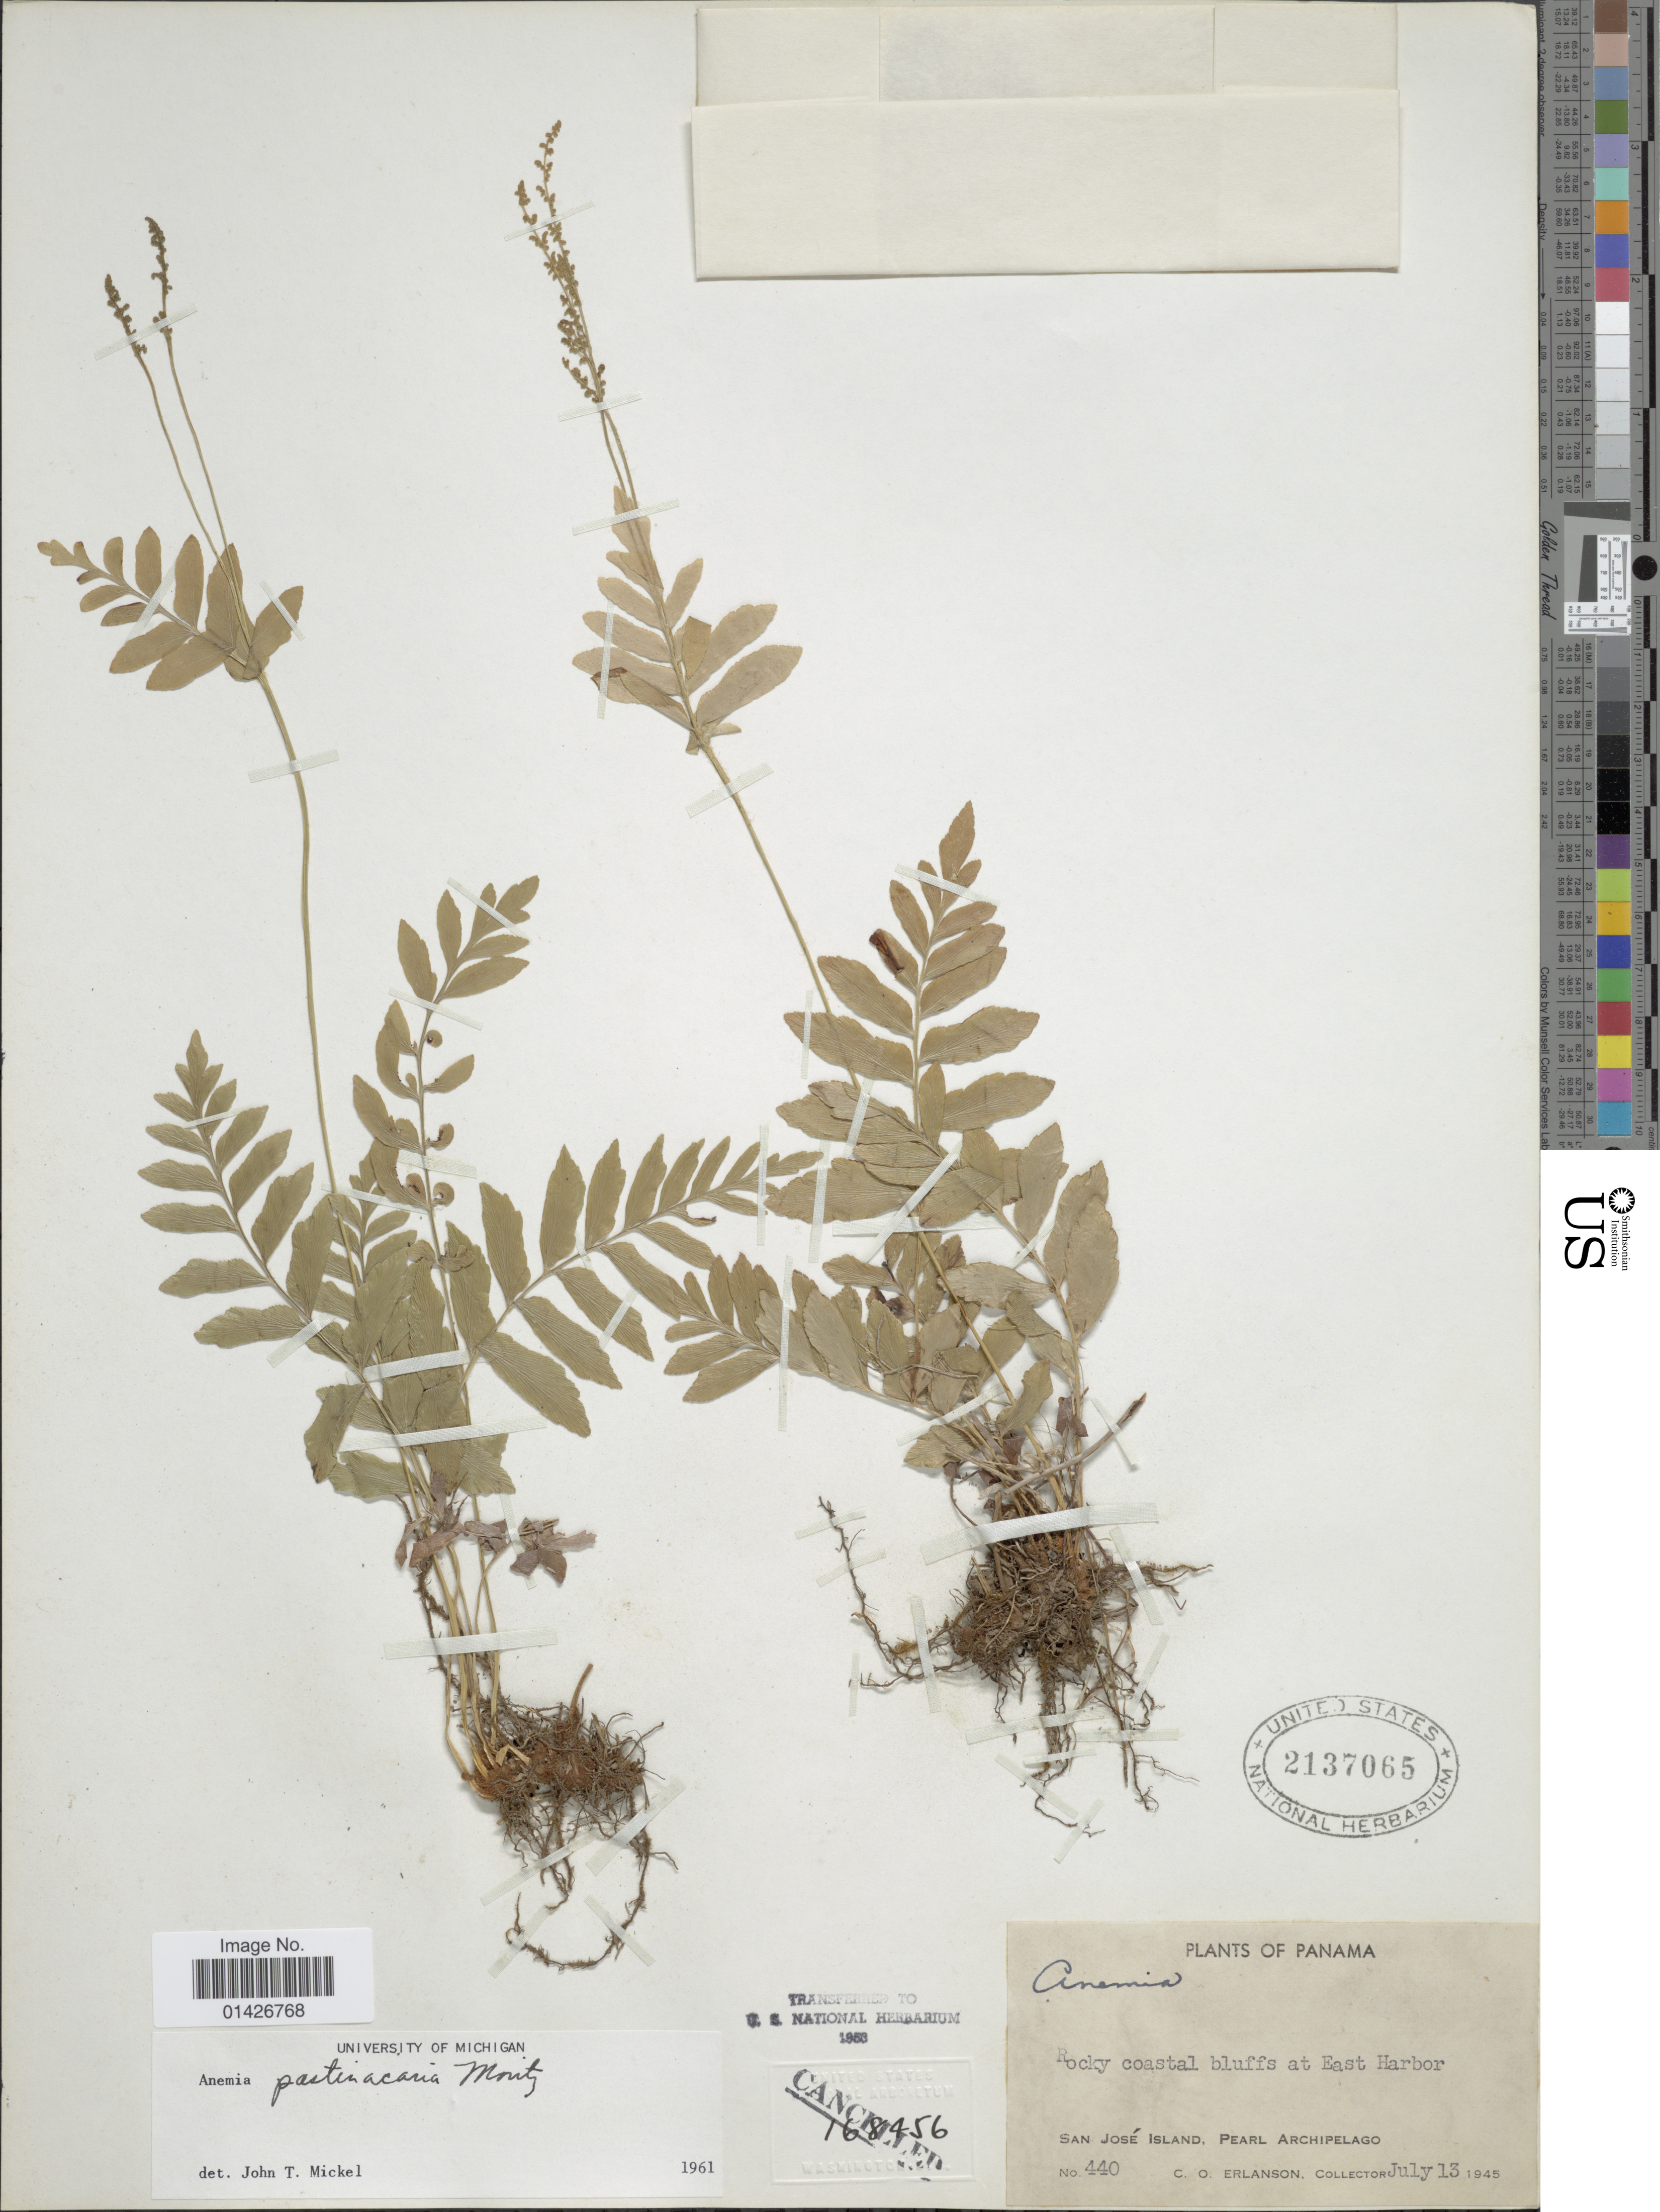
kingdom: Plantae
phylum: Tracheophyta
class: Polypodiopsida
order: Schizaeales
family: Anemiaceae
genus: Anemia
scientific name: Anemia pastinacaria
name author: Moritz ex Prantl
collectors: C. O. Erlanson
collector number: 440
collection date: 1945-07-13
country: Panama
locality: San José Island, Pearl Archipelago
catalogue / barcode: US 2137065